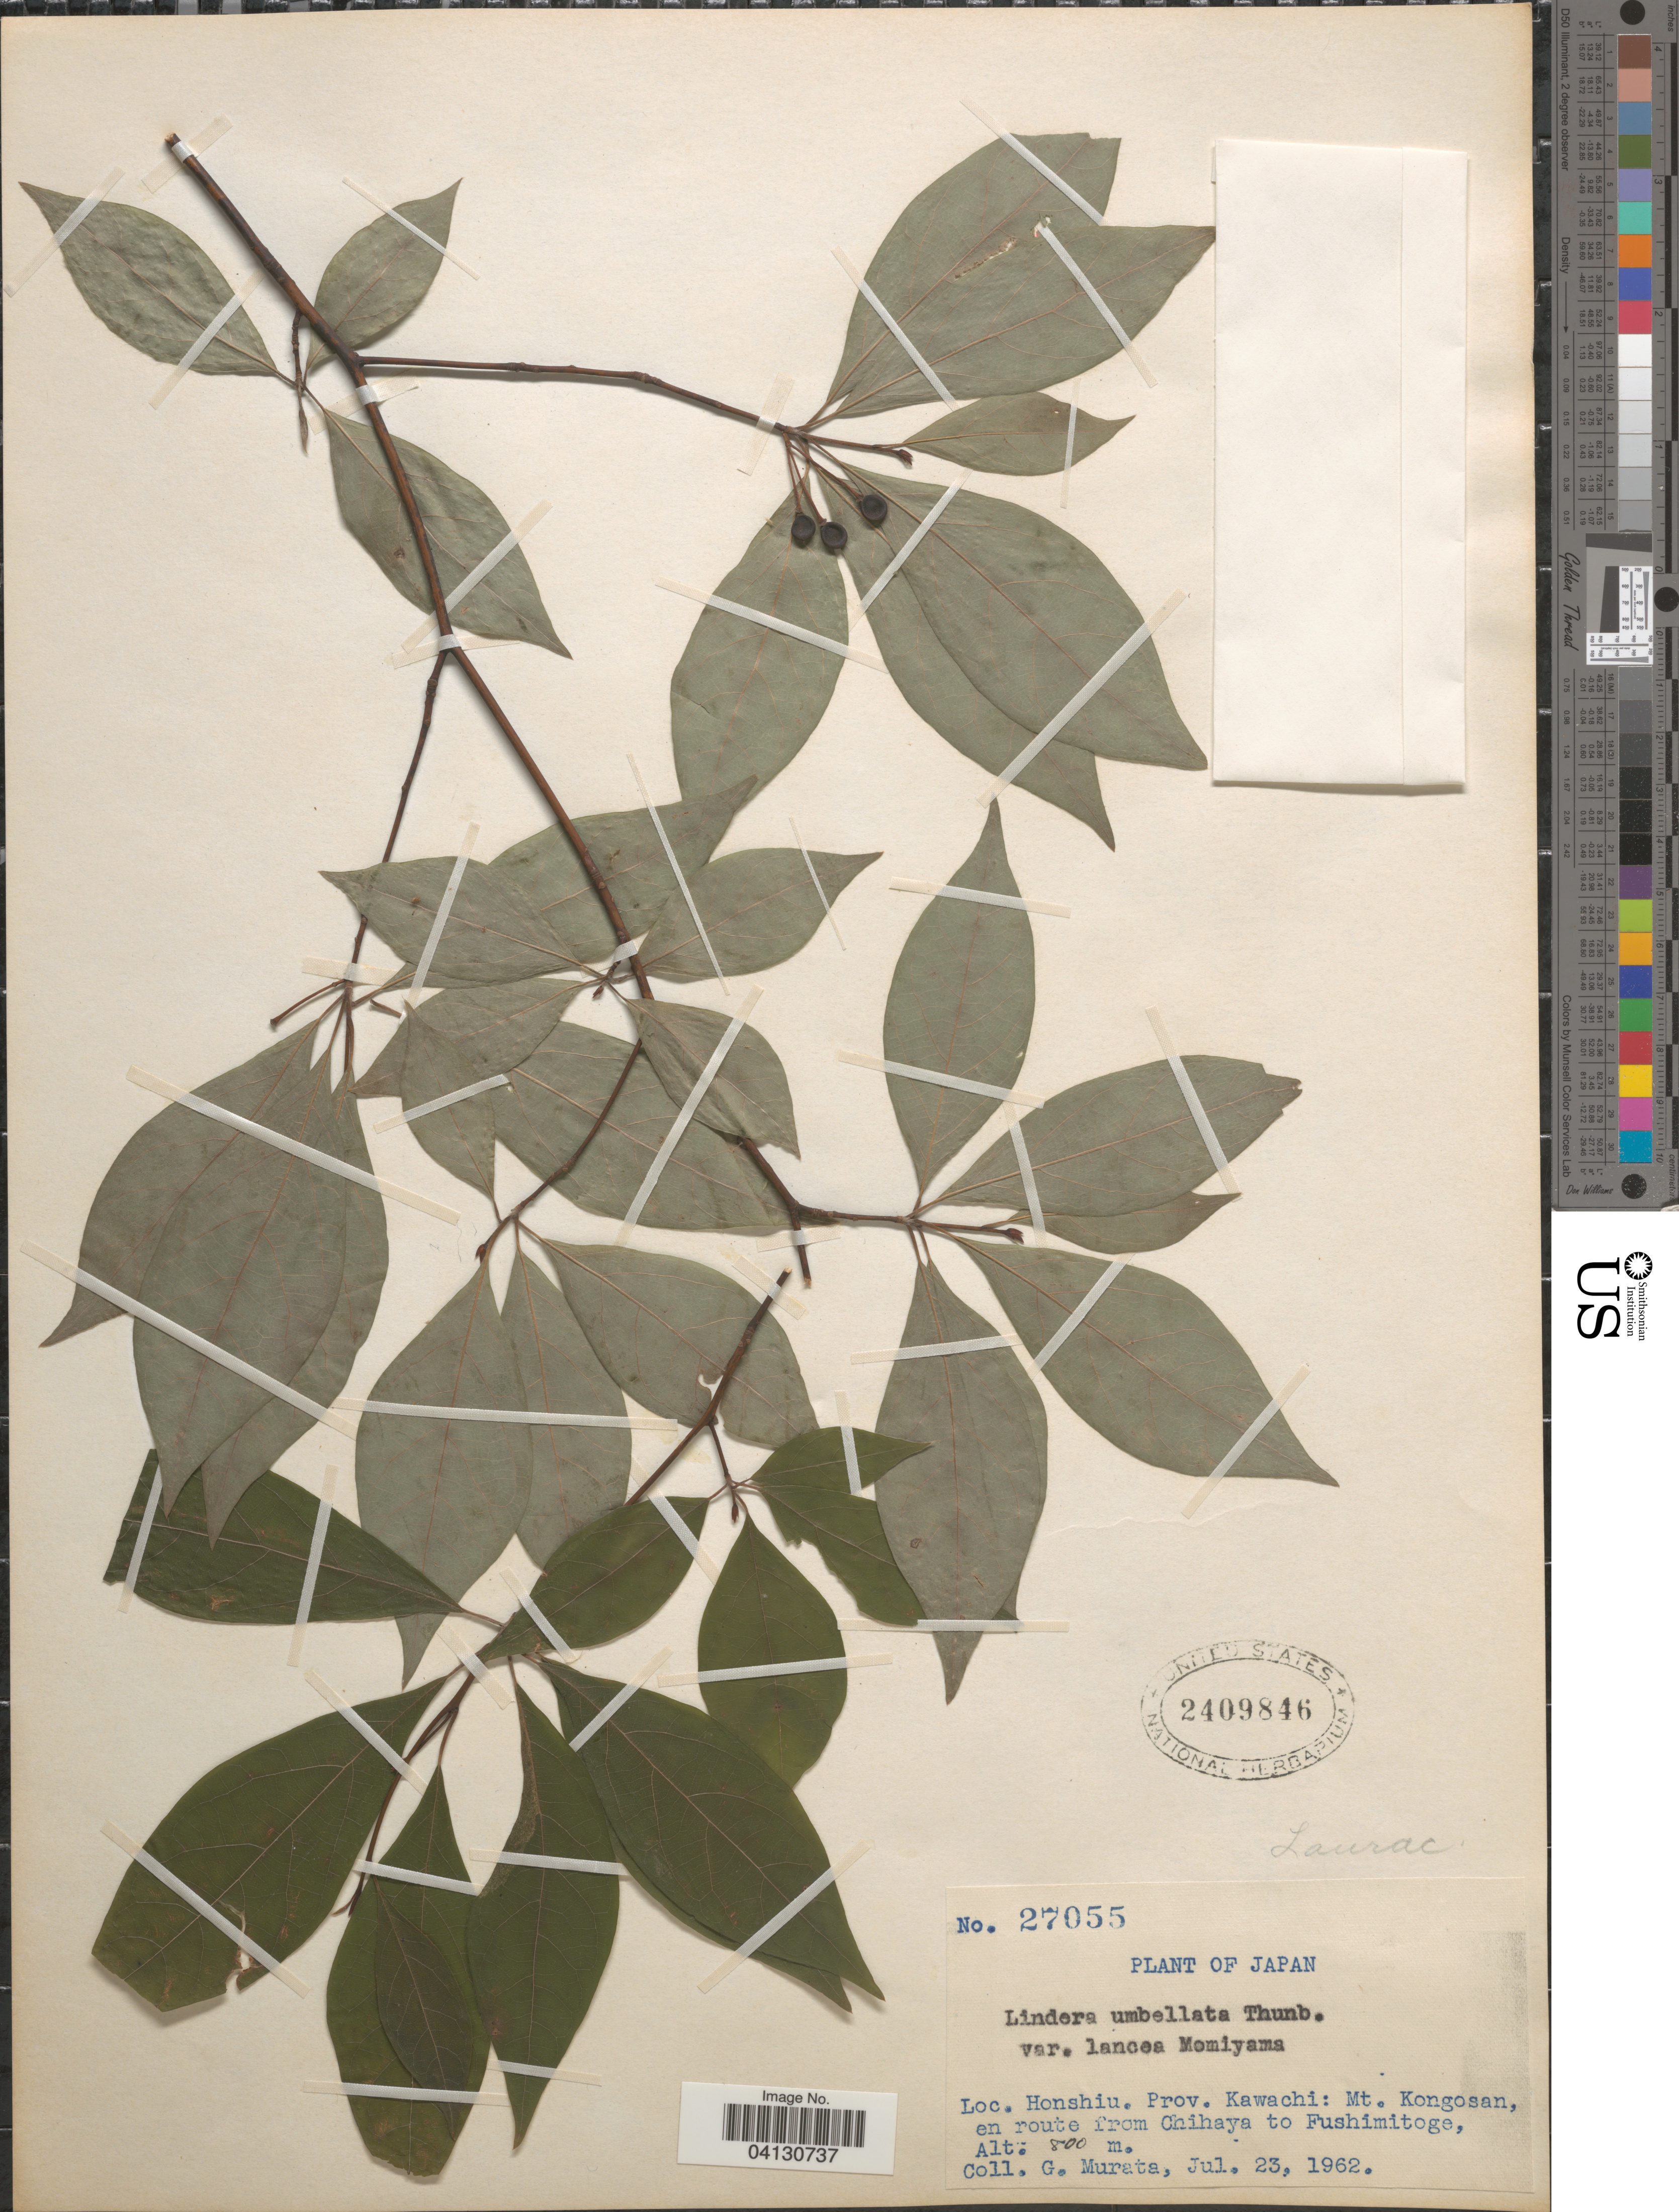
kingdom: Plantae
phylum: Tracheophyta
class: Magnoliopsida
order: Laurales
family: Lauraceae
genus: Lindera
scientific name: Lindera umbellata var. lancea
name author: Momiy.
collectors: G. Murata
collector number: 27055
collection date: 1962-07-23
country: Japan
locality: Honshiu. Prov. Kawachi: Mt. Kongosan, en route from Chihaya to Fushimitoge.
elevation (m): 800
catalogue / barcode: US 2409846